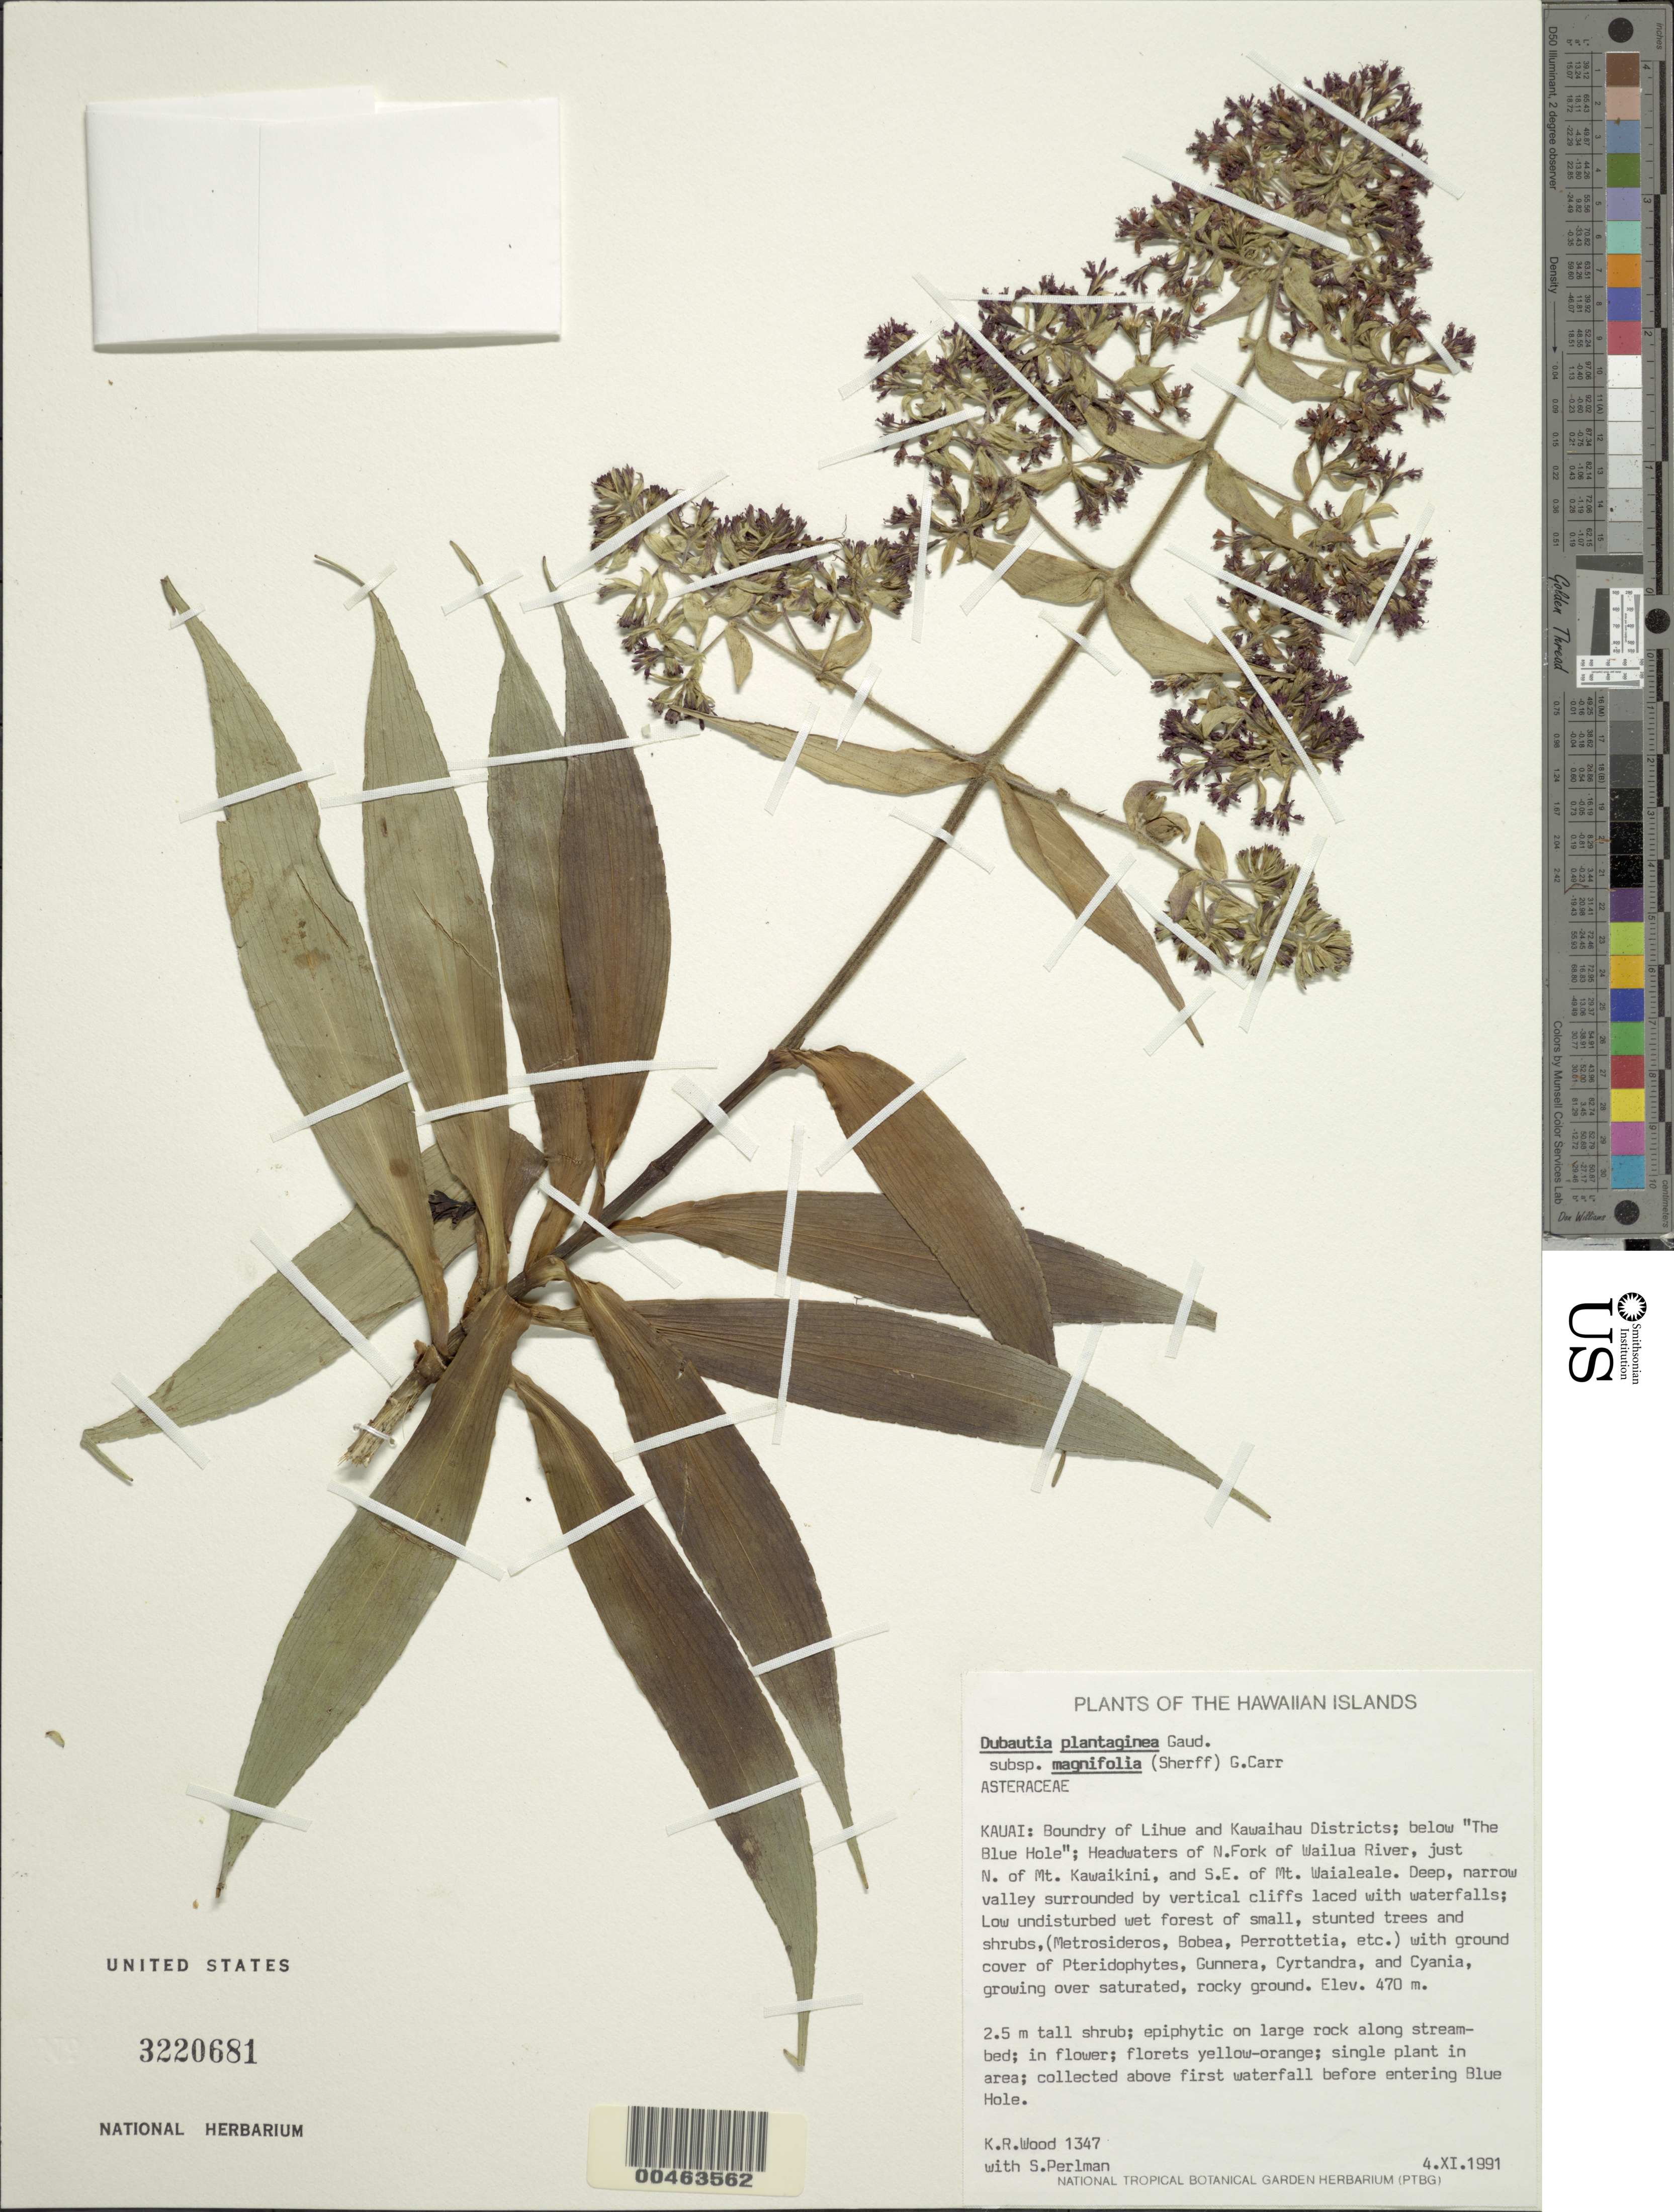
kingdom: Plantae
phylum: Tracheophyta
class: Magnoliopsida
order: Asterales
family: Asteraceae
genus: Dubautia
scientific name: Dubautia plantaginea subsp. magnifolia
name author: (Sherff) G.D. Carr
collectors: K. R. Wood & S. P. Perlman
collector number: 1347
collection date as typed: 4 Nov 1991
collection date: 1991-11-04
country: United States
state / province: Hawaii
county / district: Kauai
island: Kaua'i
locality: Boundary of Lihue & Kawaihau Dists.; below The Blue Hole; Headwaters of N. Fork of Wailua Riv., Just N. of Mt. Kawaikini & ...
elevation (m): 470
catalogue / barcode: US 3220681